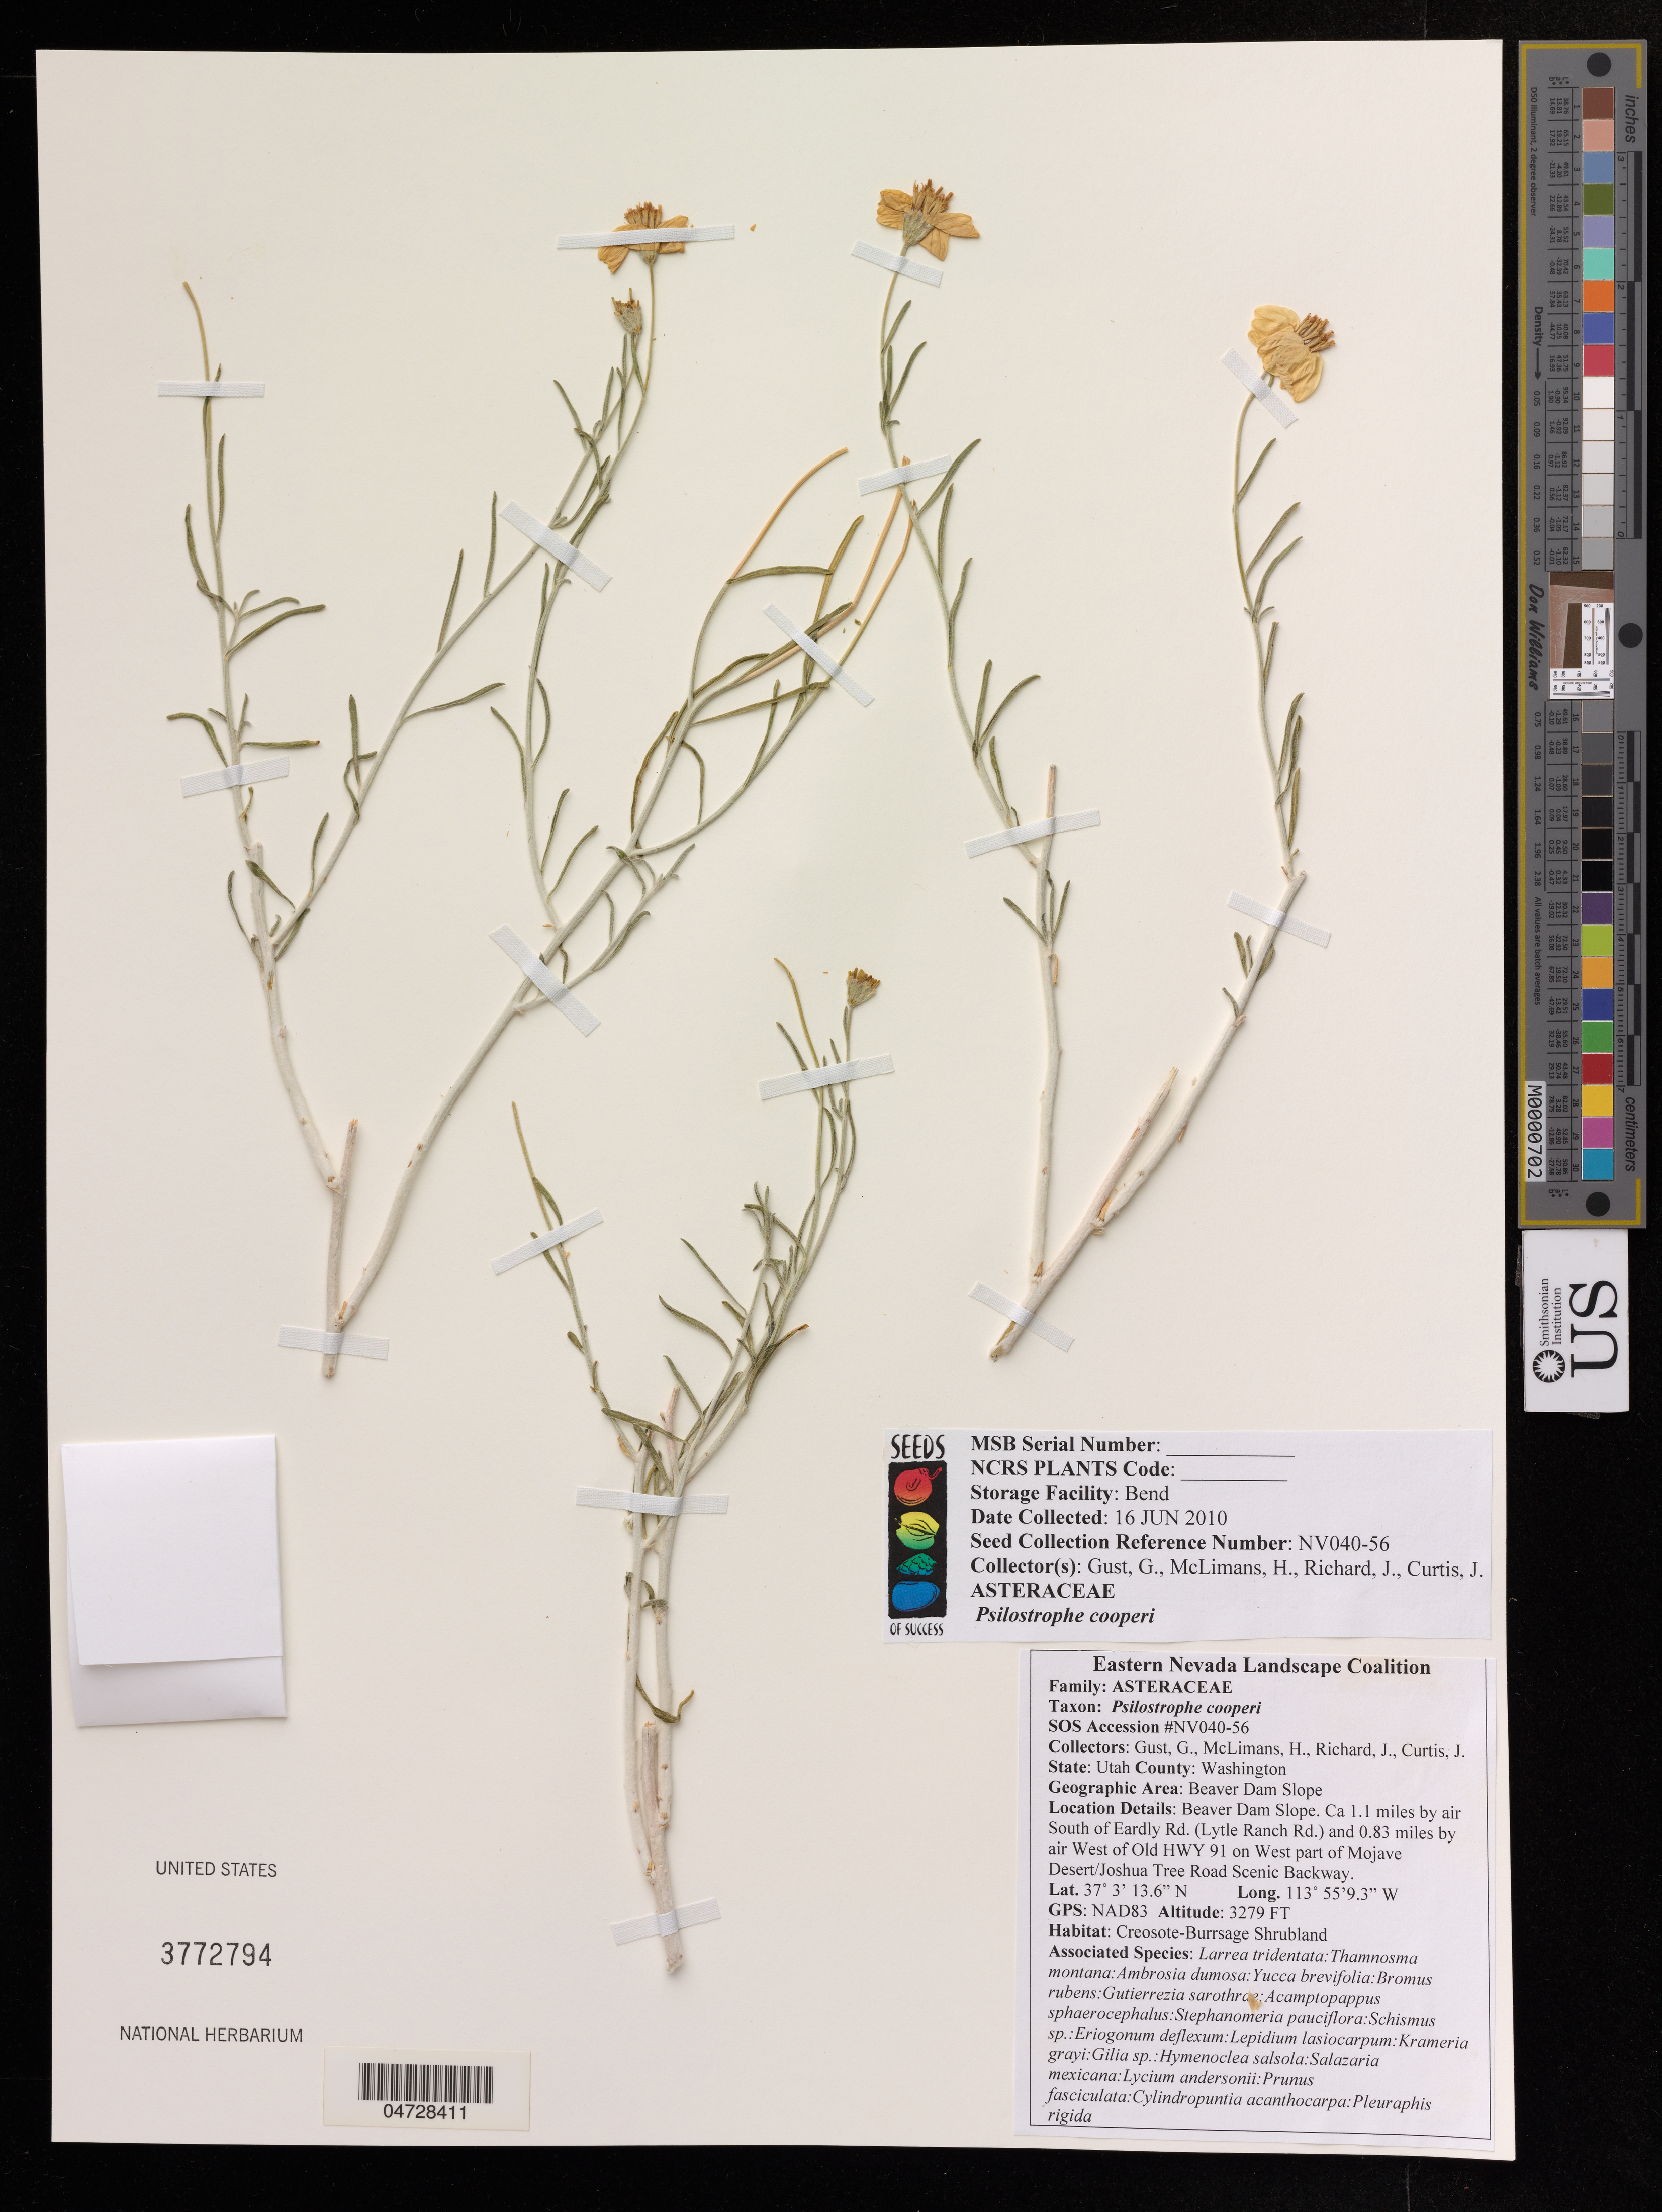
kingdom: Plantae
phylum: Tracheophyta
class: Magnoliopsida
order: Asterales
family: Asteraceae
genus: Psilostrophe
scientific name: Psilostrophe cooperi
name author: (A. Gray) Greene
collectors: G. Gust, H. McLiman, J. Richard & J. Curtis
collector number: NV040-56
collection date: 2010-06-16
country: United States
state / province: Utah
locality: Washington County, Beaver Dam Slope. Ca 1.1 miles by air South of Eardly Rd. (Lytle Ranch Rd.) and 0.83 miles by air West of Old HWY 91 on West part of Mojave Desert/Joshua Tree Road Scenic Backway.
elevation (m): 999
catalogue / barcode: US 3772794